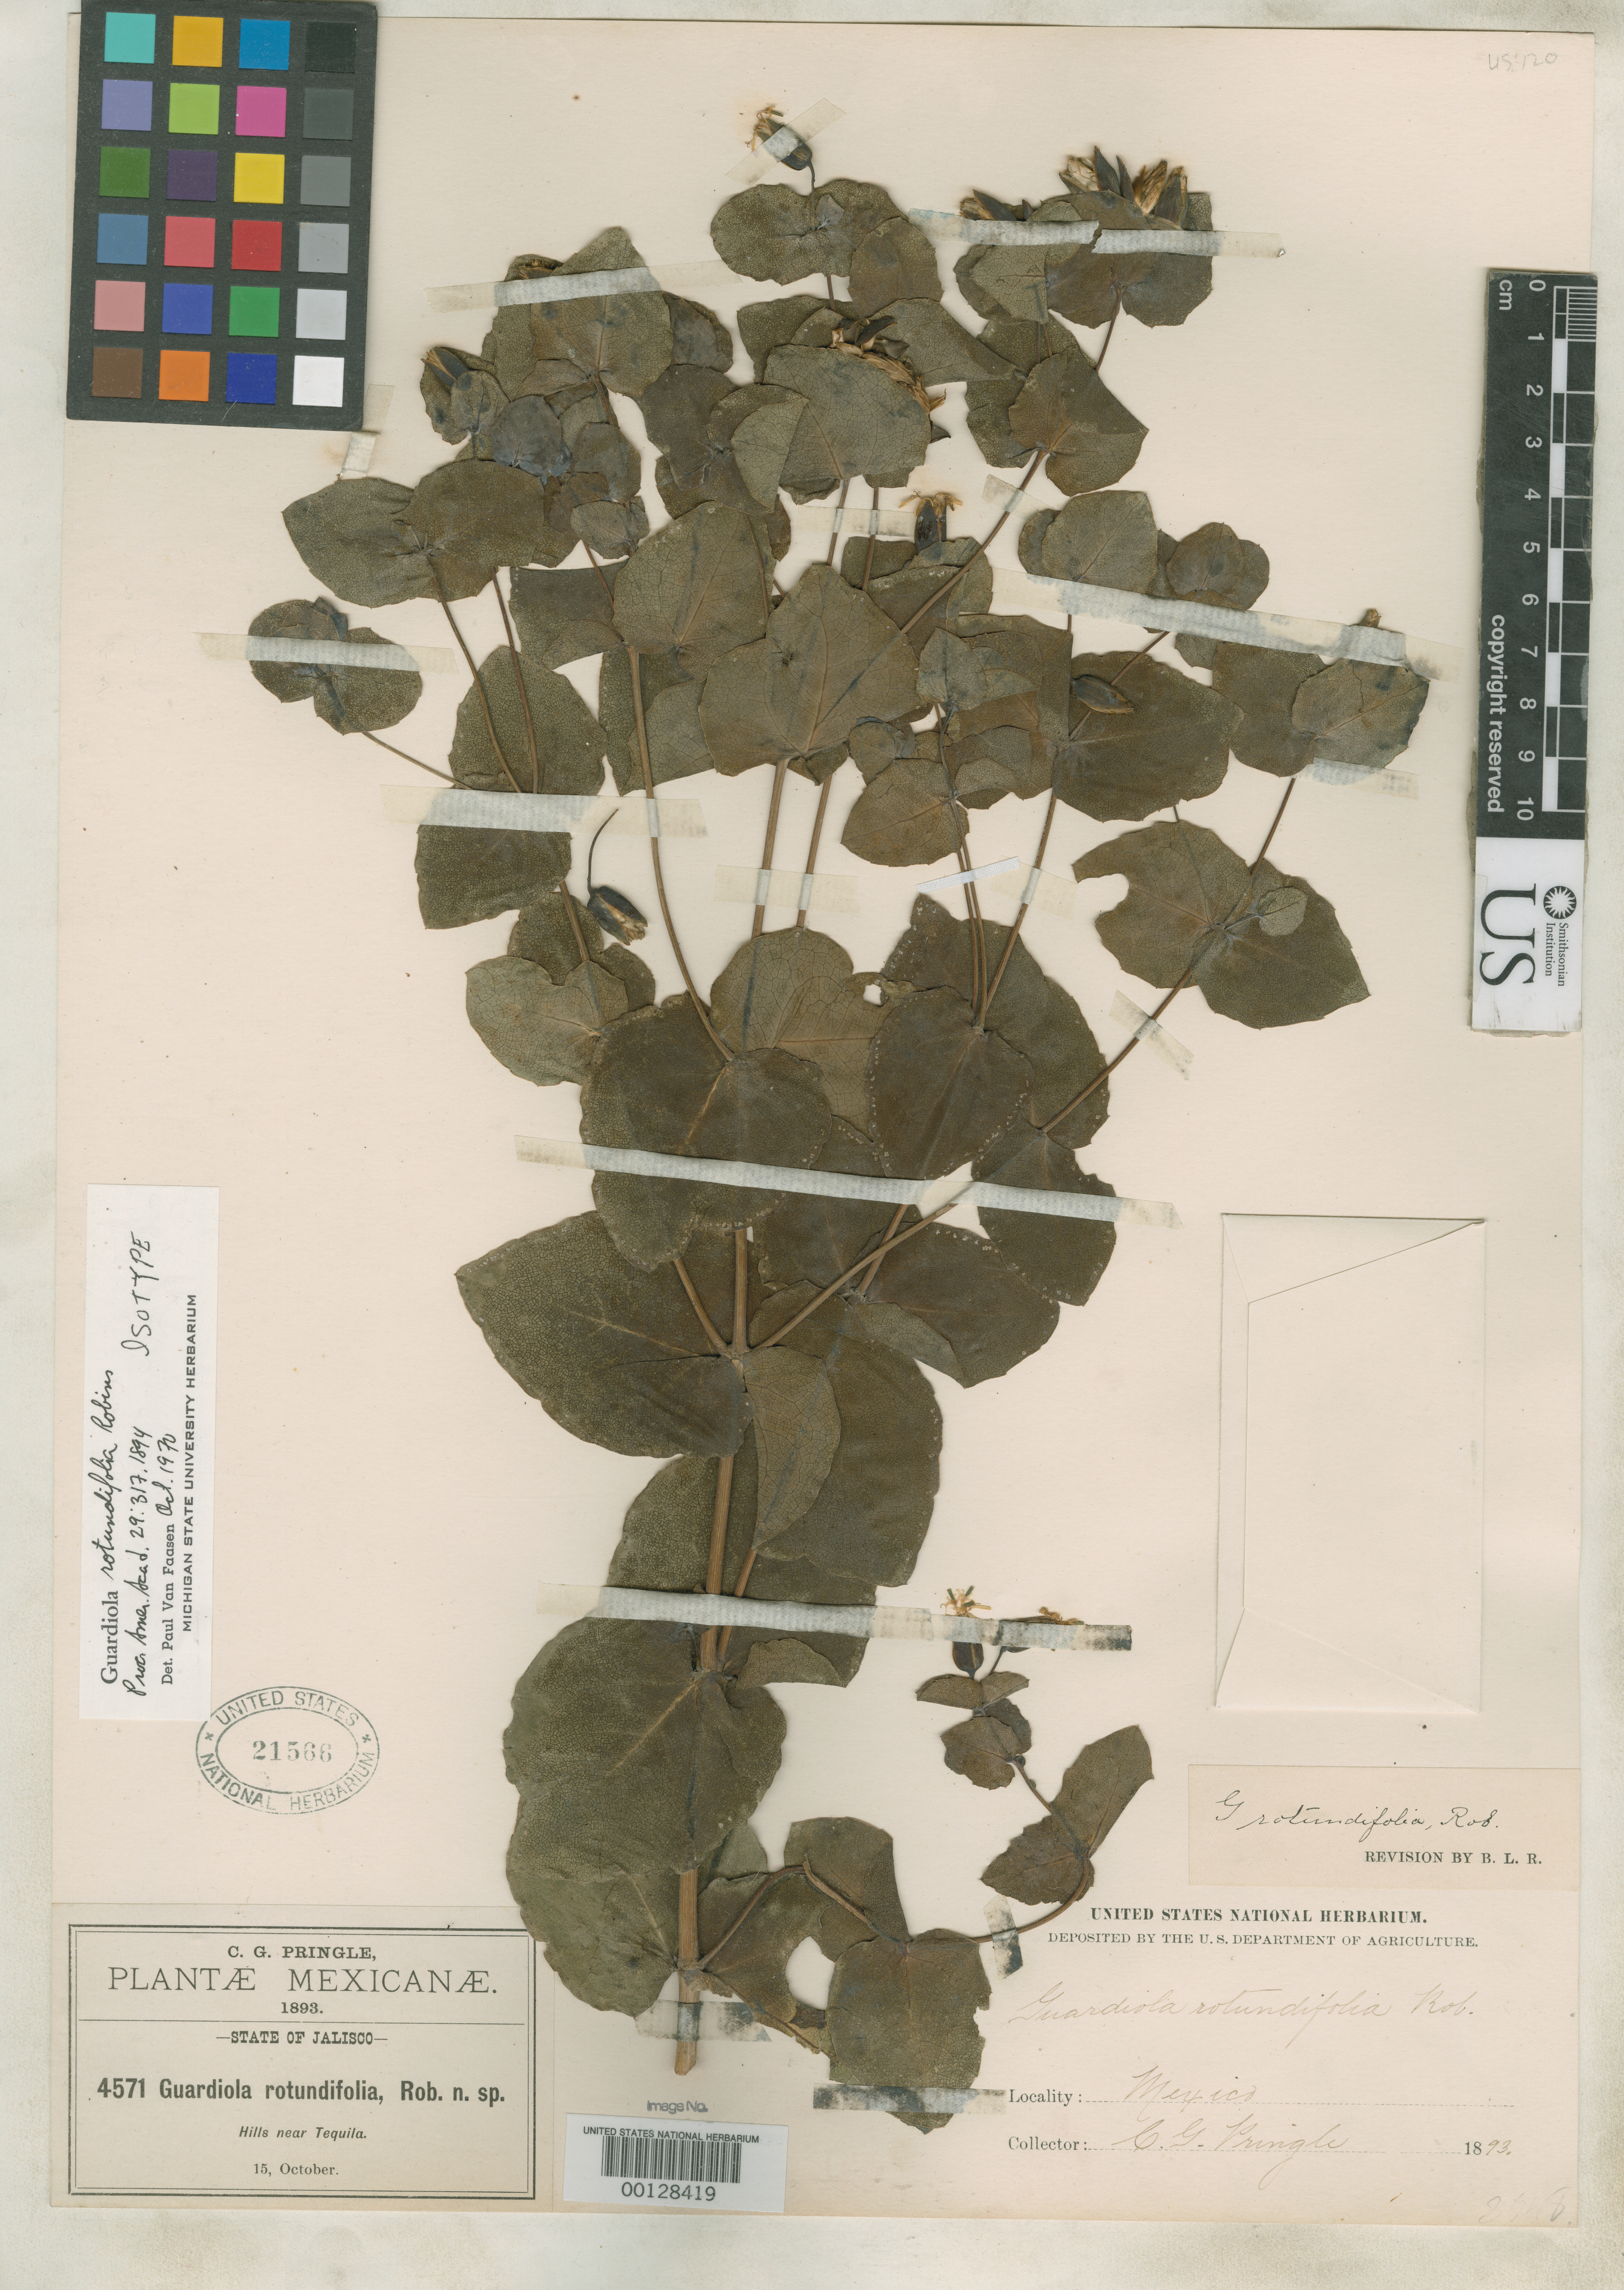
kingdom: Plantae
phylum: Tracheophyta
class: Magnoliopsida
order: Asterales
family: Asteraceae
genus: Guardiola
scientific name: Guardiola rotundifolia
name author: B.L. Rob.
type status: Isotype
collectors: C. G. Pringle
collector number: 4571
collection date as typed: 15 Oct 1893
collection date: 1893-10-15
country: Mexico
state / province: Jalisco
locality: Near Tequila.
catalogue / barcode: US 21566